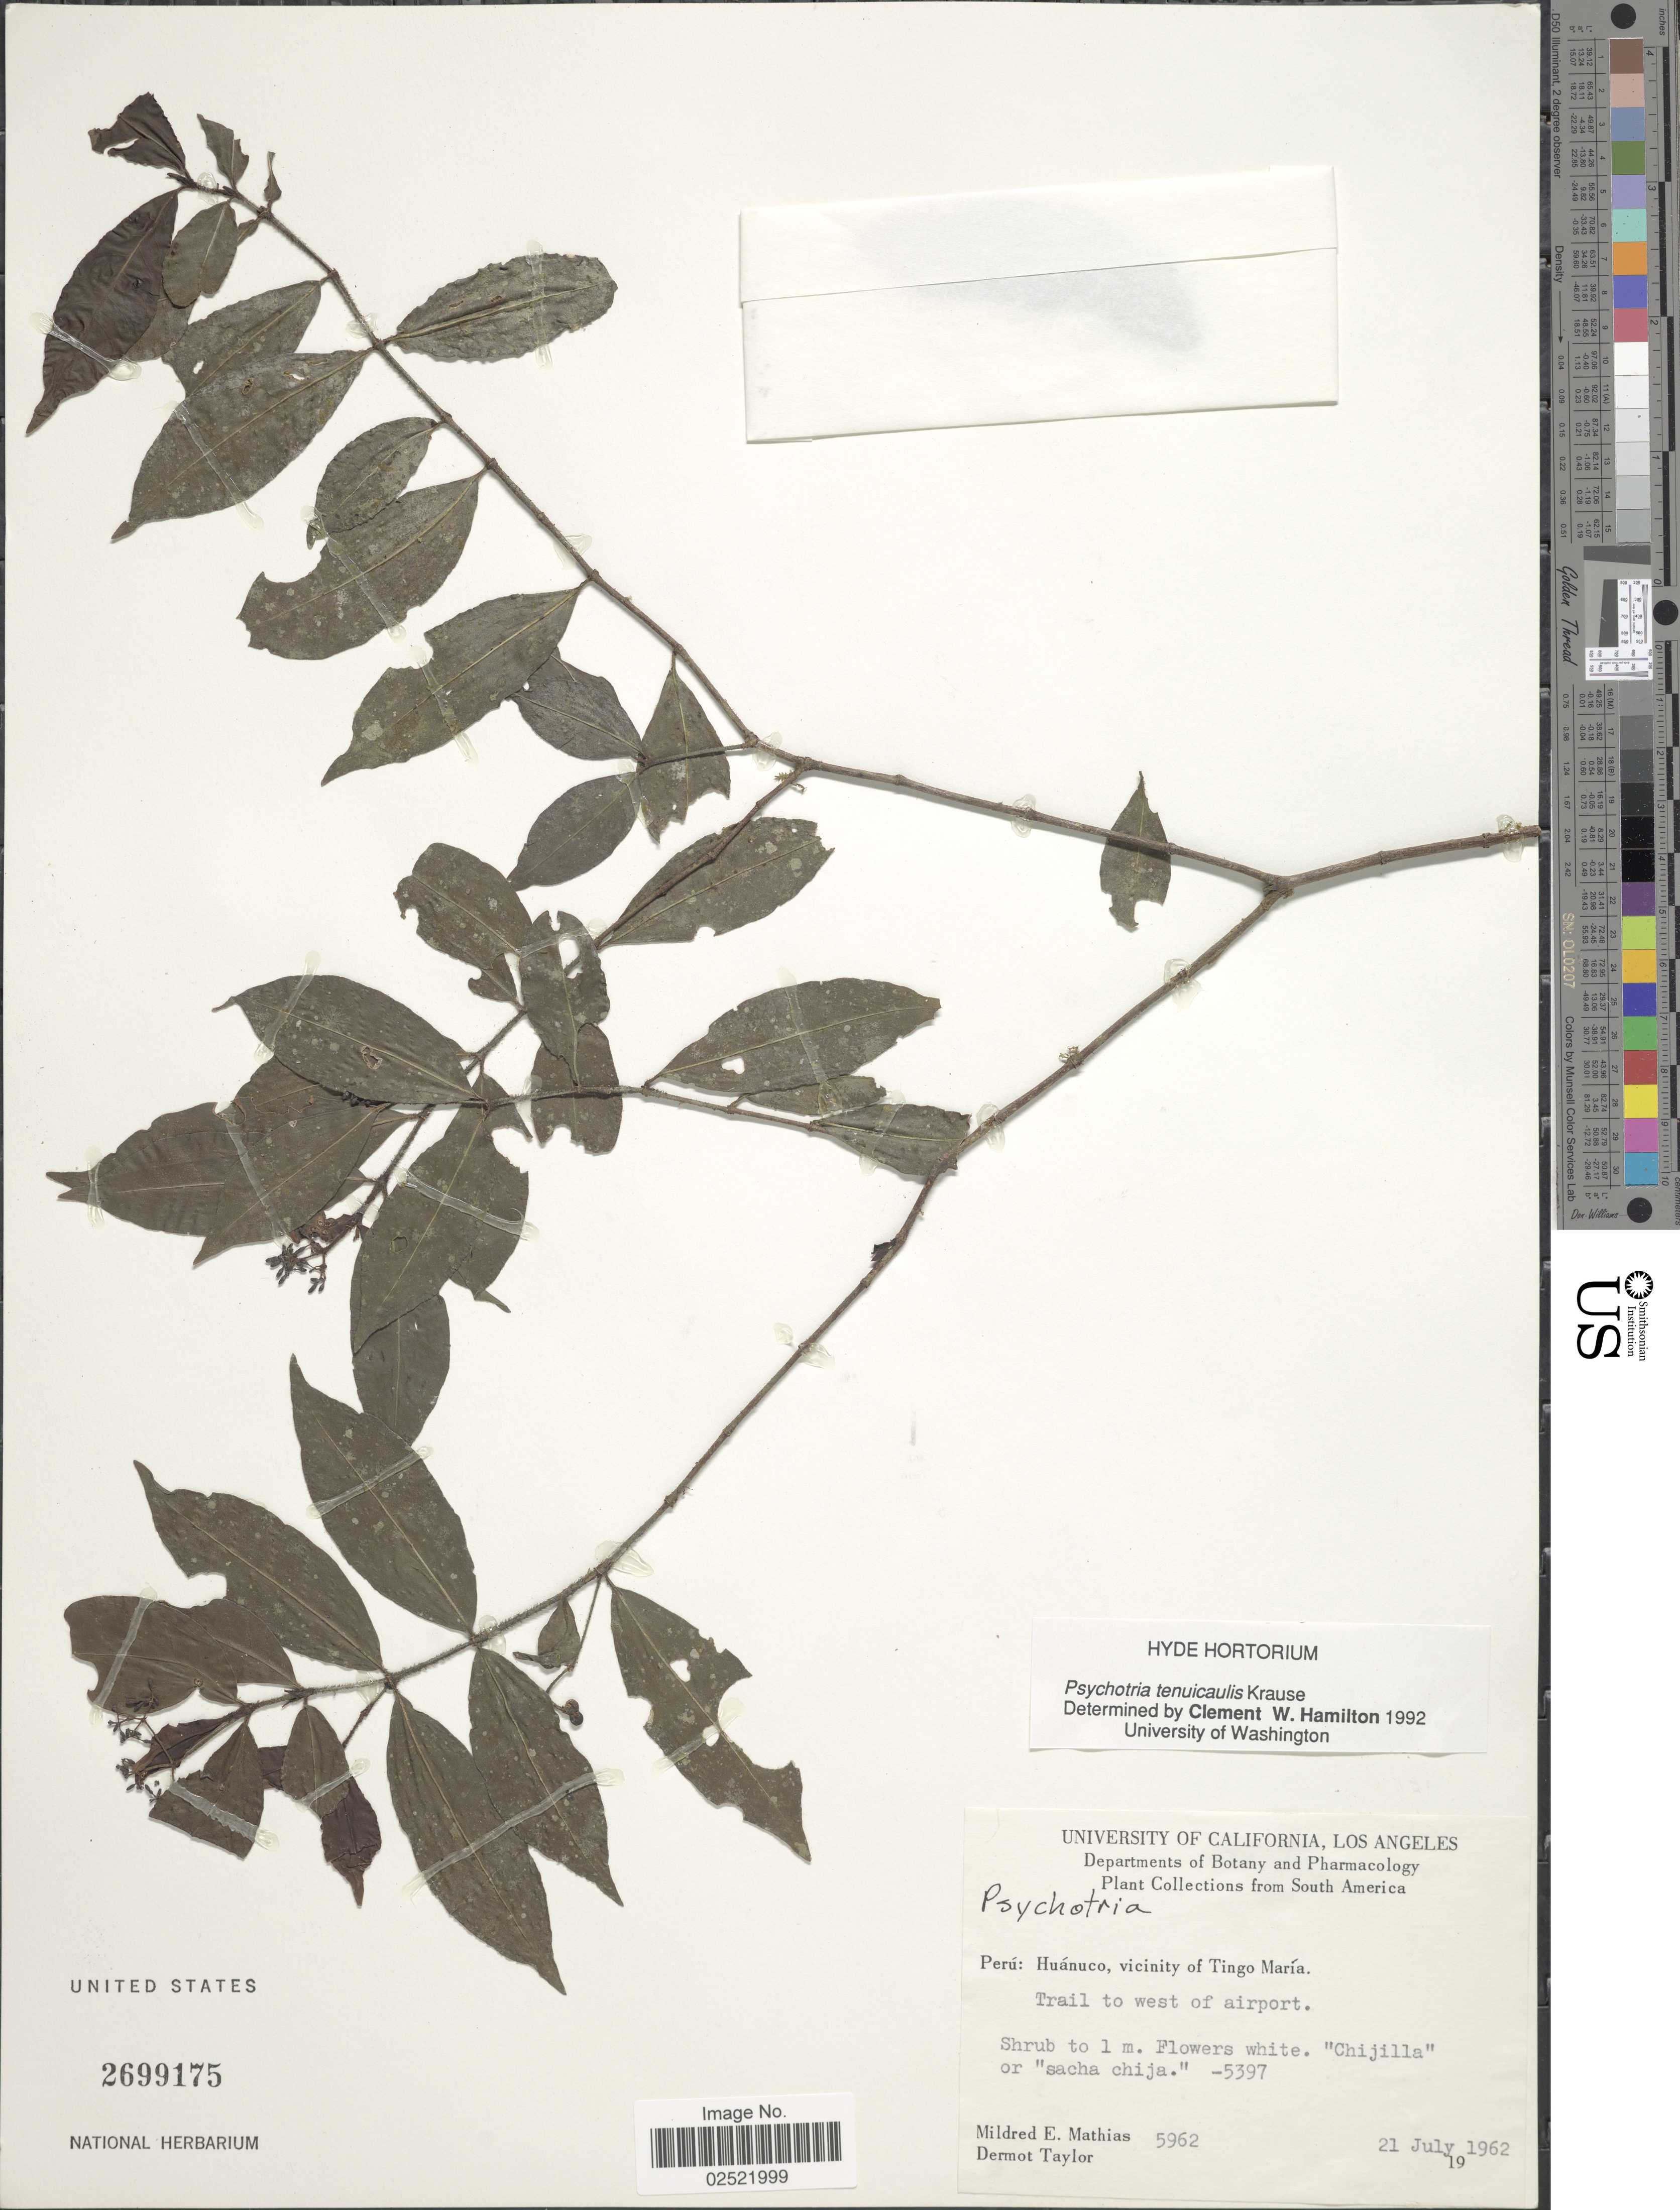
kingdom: Plantae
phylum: Tracheophyta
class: Magnoliopsida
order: Gentianales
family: Rubiaceae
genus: Psychotria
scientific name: Psychotria tenuicaulis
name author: K. Krause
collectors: M. E. Mathias & D. Taylor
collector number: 5962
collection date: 1962-07-21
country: Peru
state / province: Huánuco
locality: Peru: Huanuco, vicinity of Tingo Maria. Trail to west of airport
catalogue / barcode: US 2699175